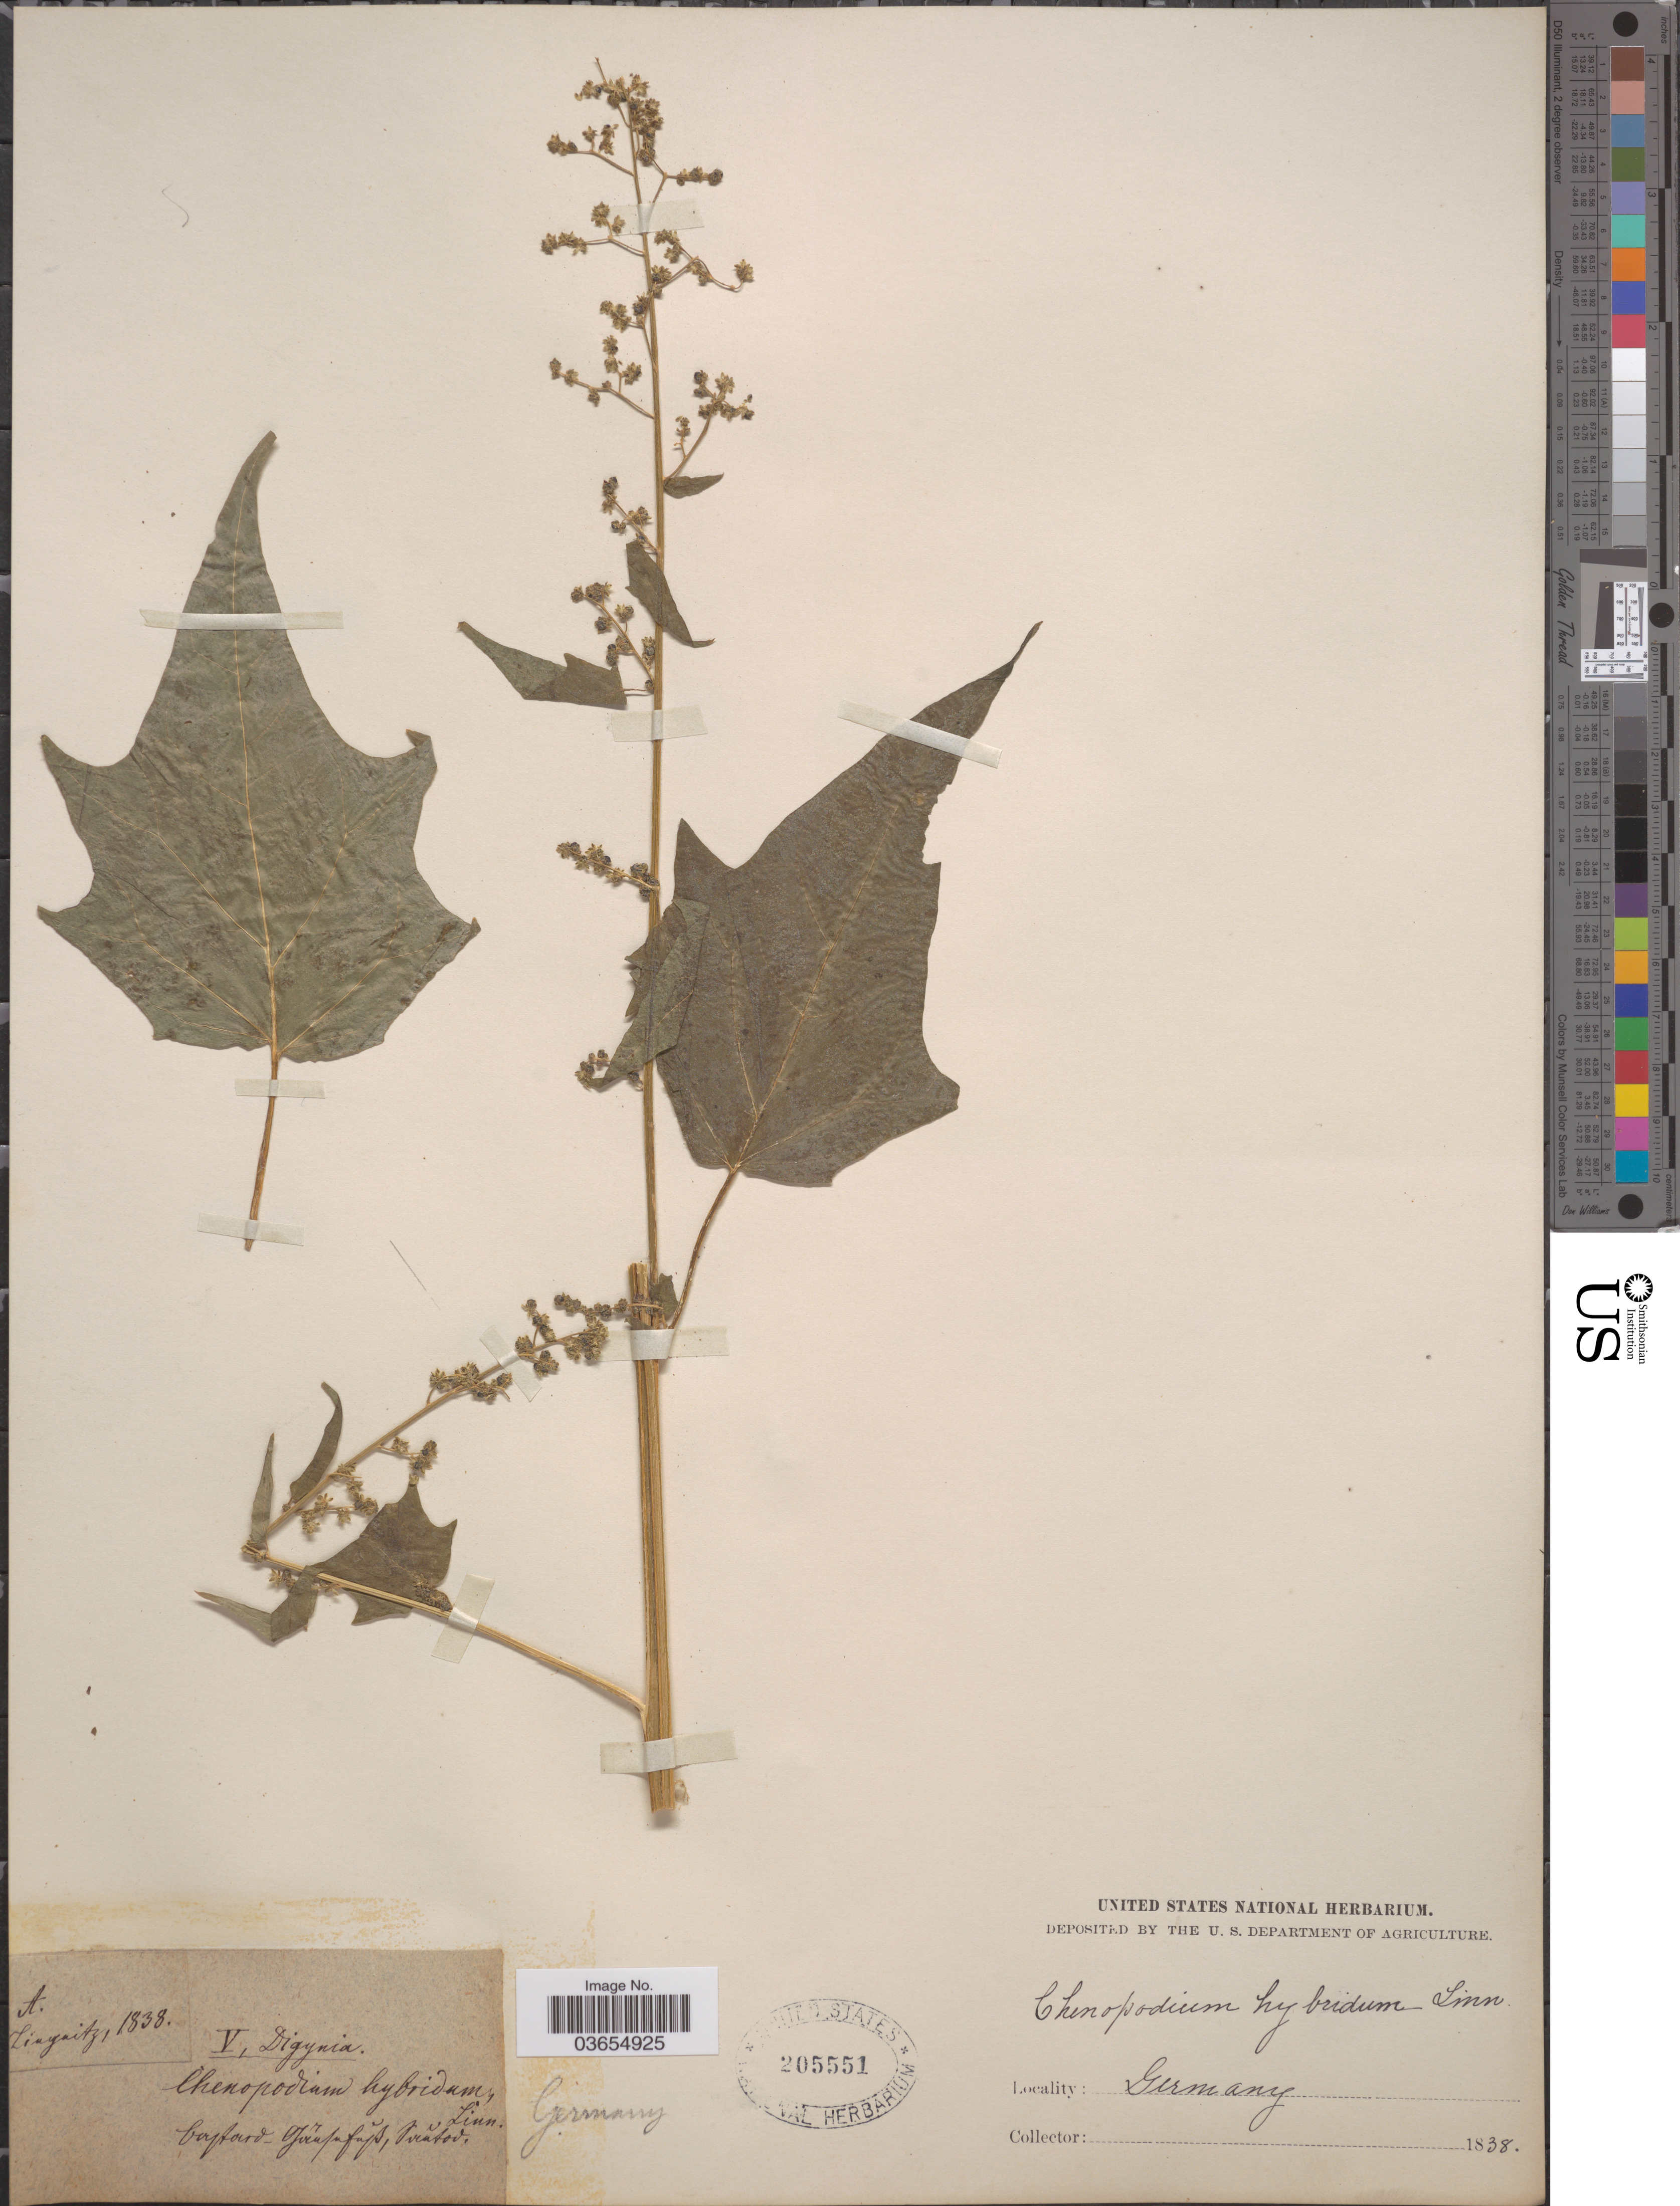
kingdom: Plantae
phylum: Tracheophyta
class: Magnoliopsida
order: Caryophyllales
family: Amaranthaceae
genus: Chenopodium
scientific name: Chenopodium hybridum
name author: L.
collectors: A. Lingnitz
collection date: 1838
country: Germany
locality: Borpford-Jvenfafags, Ivratov. [interpreted]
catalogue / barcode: US 205551